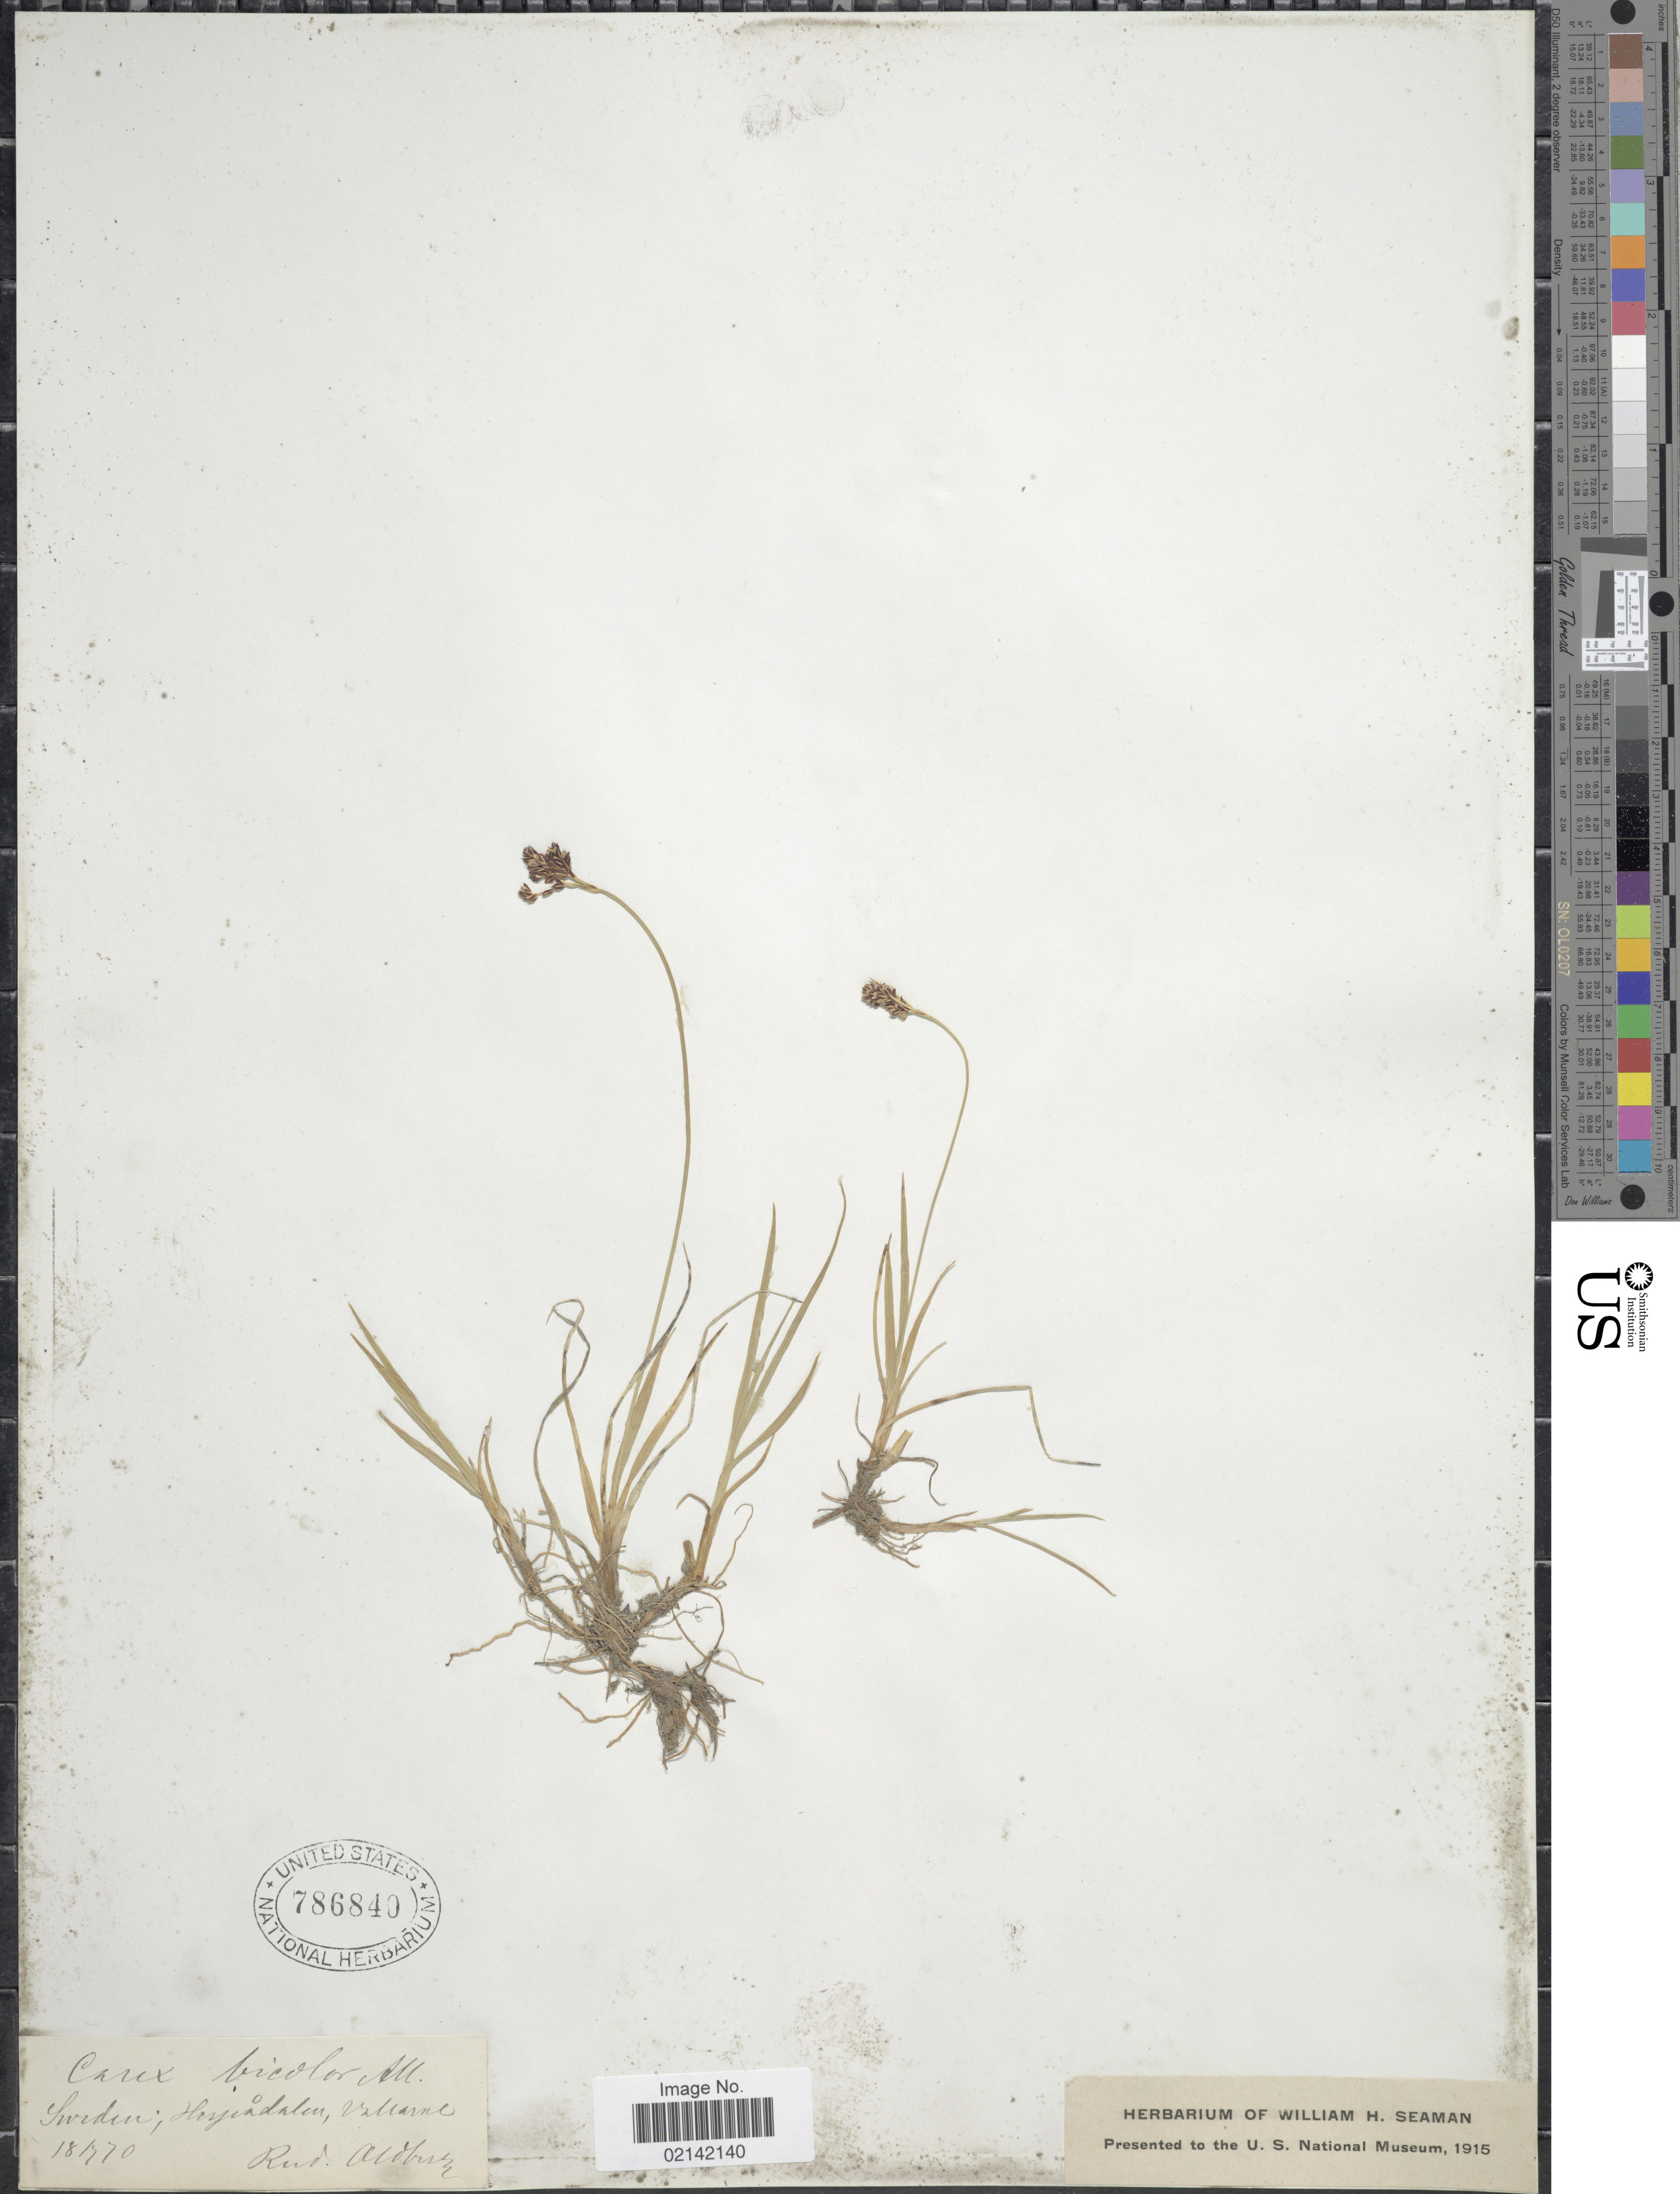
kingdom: Plantae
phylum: Tracheophyta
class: Liliopsida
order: Poales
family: Cyperaceae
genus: Carex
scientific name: Carex bicolor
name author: Bellardi ex All.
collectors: R. Oldburg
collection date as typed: Transcribed d/m/y: 18/7/70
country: Sweden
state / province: Jamtland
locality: Sweden, Harjedalen, Vallarne.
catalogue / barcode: US 786840